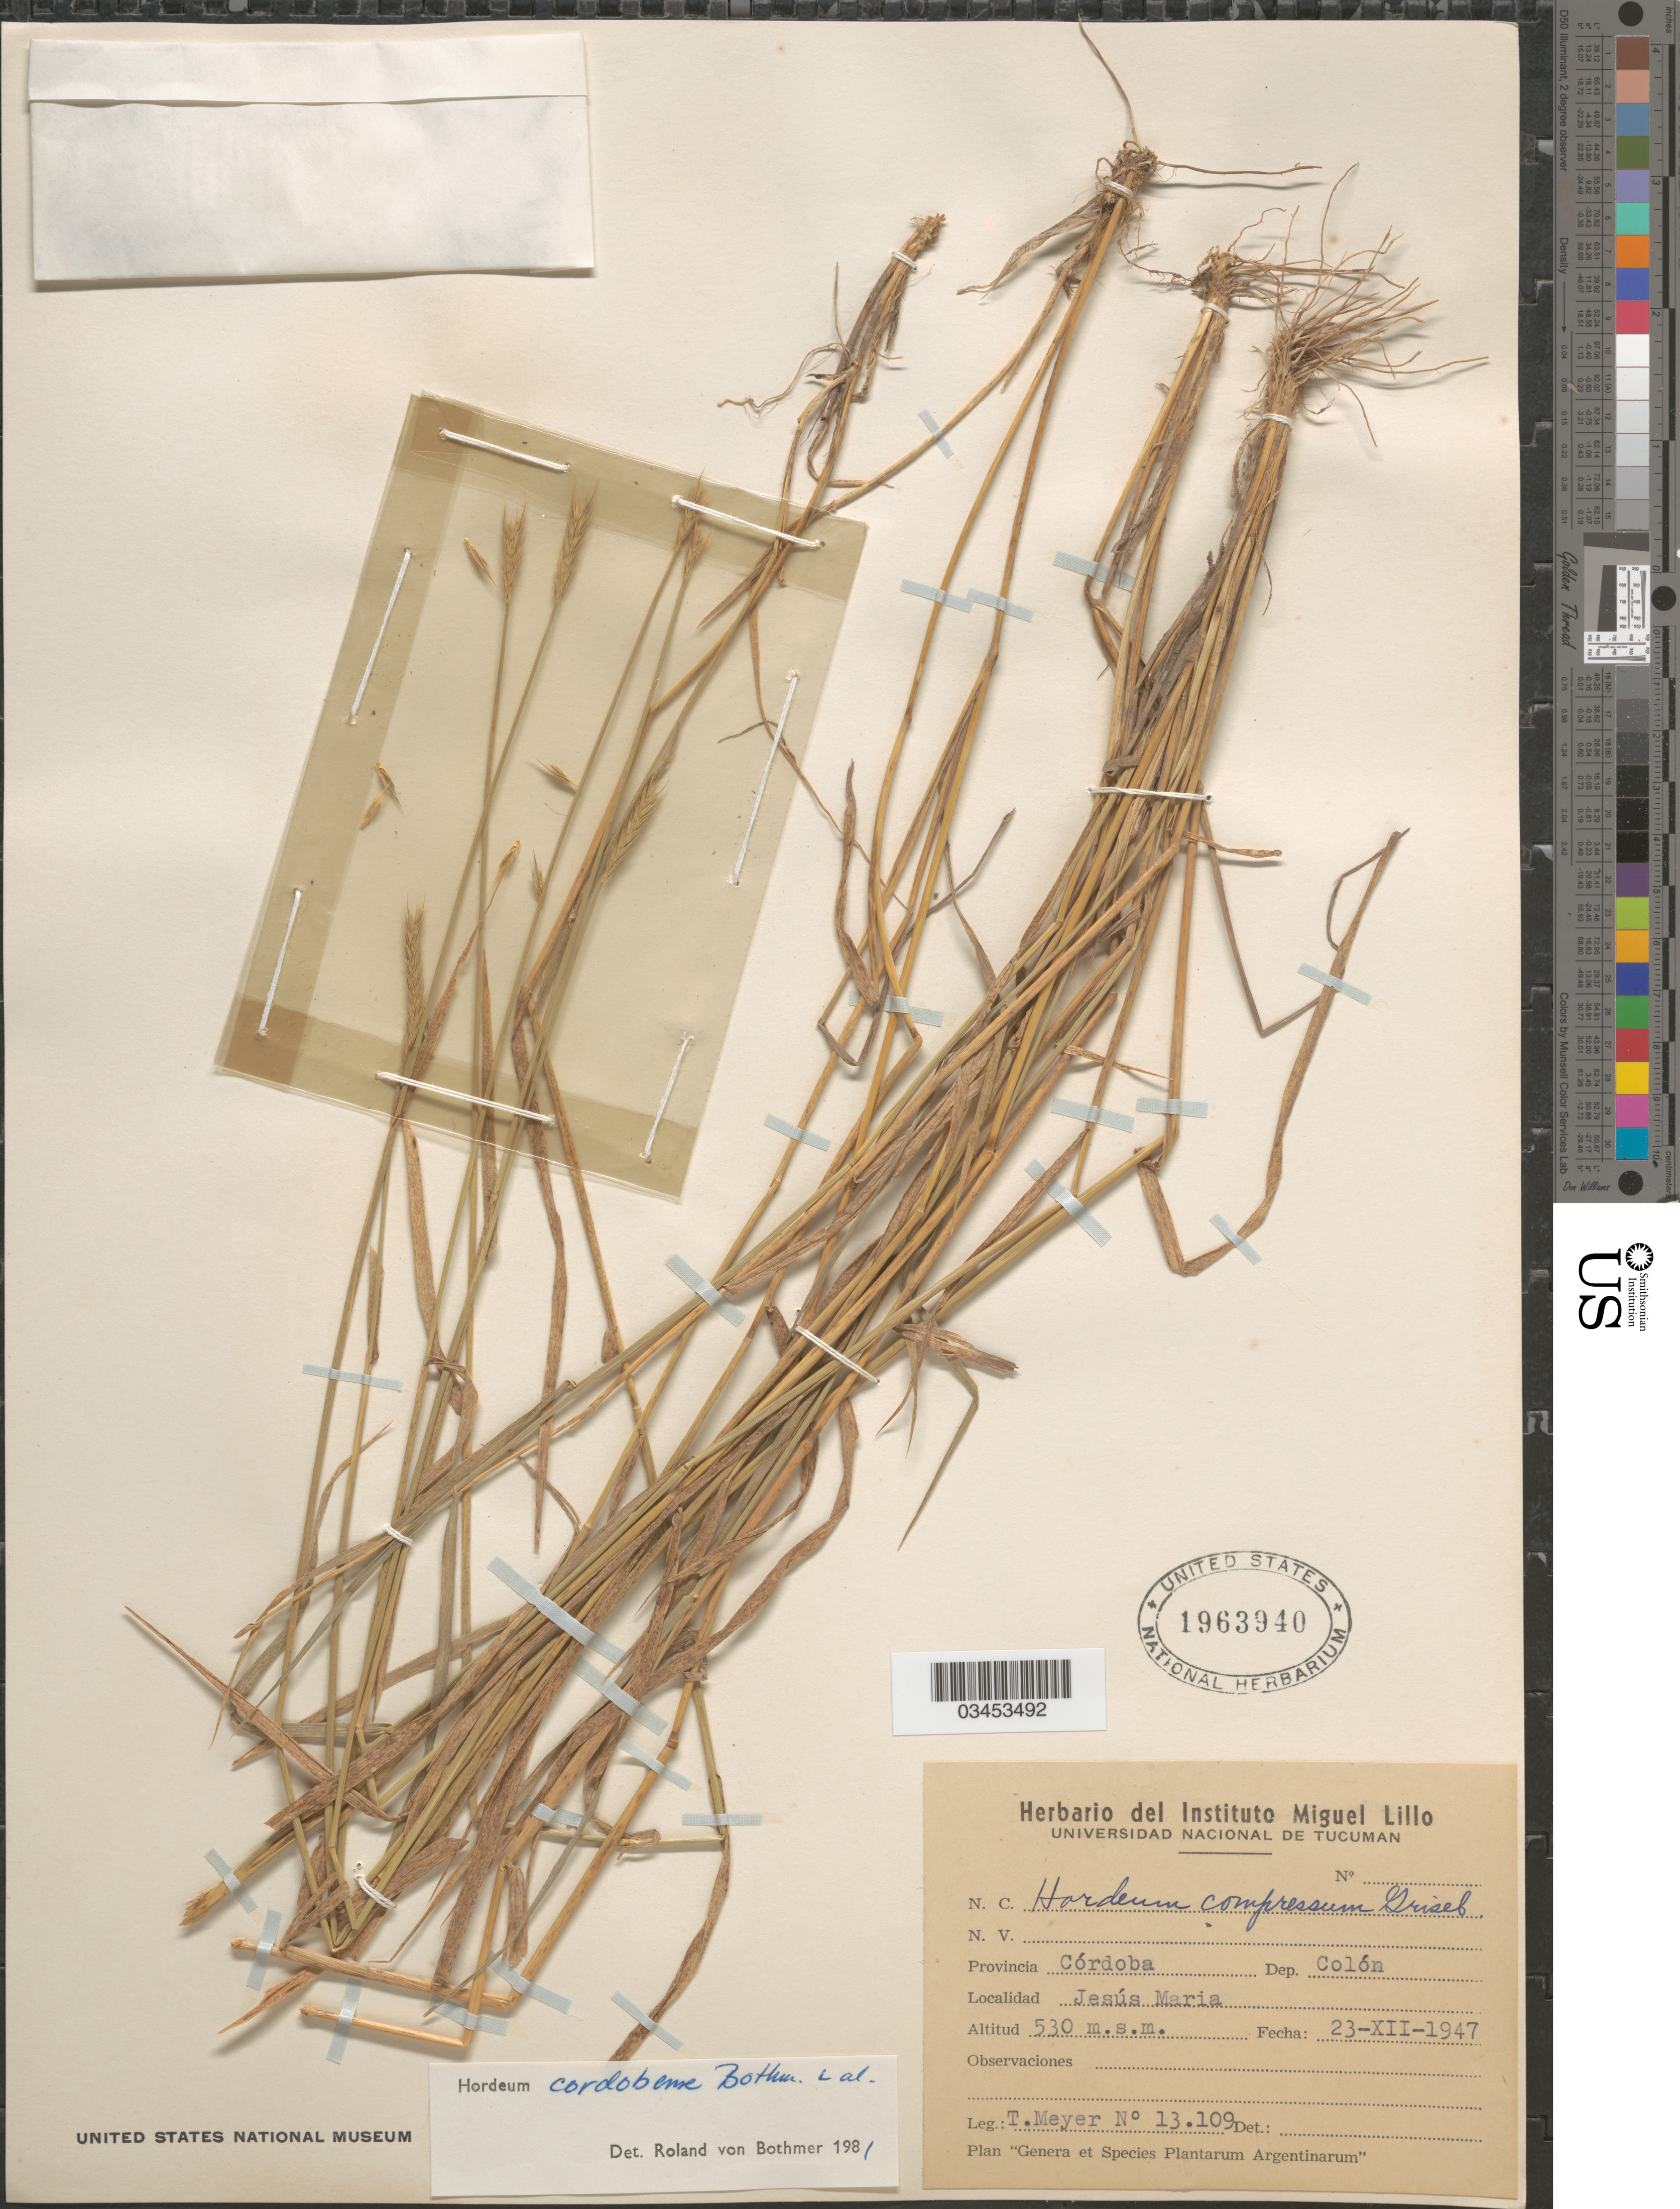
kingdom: Plantae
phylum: Tracheophyta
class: Liliopsida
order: Poales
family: Poaceae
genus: Hordeum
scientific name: Hordeum cordobense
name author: Bothmer et al.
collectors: T. Meyer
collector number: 13109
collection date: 1947-12-23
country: Argentina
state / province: Cordoba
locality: Provincia Córdoba. Dep. Colón. Jesús Maria.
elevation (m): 530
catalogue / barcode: US 1963940